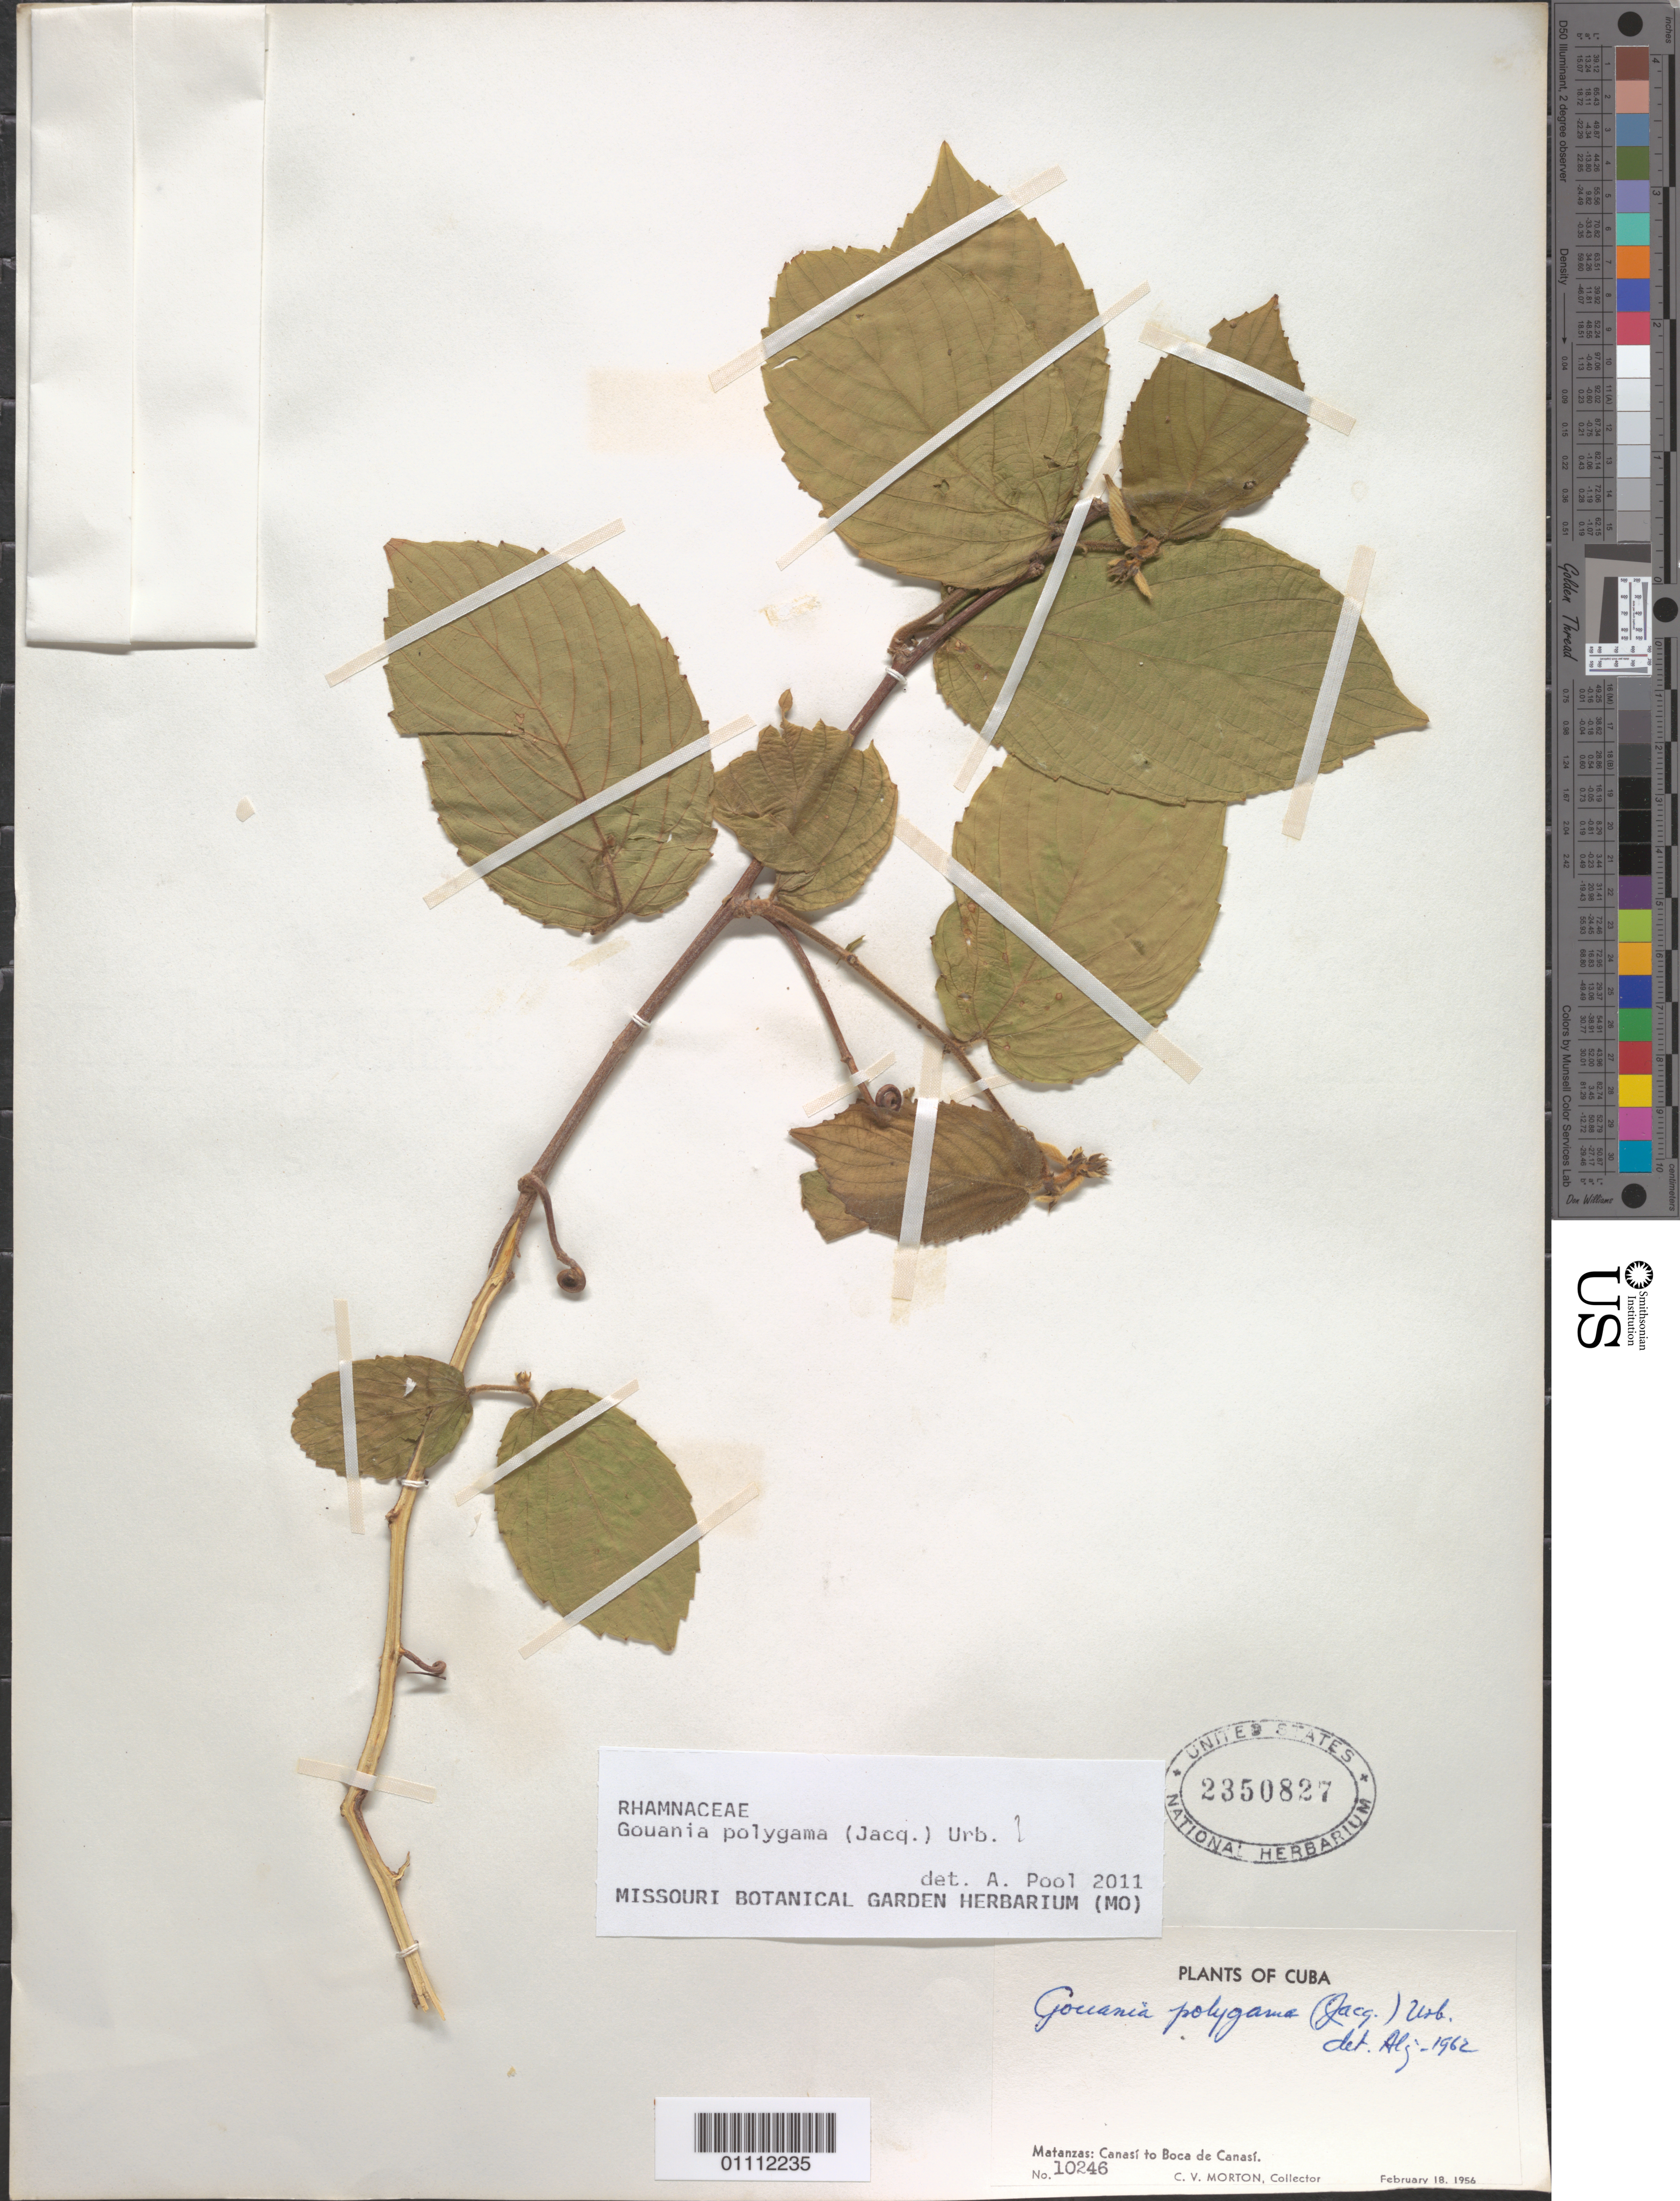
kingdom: Plantae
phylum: Tracheophyta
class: Magnoliopsida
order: Rosales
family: Rhamnaceae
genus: Gouania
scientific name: Gouania polygama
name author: (Jacq.) Urb.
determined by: Pool, A., (MO), Missouri Botanical Garden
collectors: C. V. Morton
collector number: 10246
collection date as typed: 18 Feb 1956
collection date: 1956-02-18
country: Cuba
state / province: Matanzas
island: Cuba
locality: Canasí to Boca de Canasí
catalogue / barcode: US 2350827